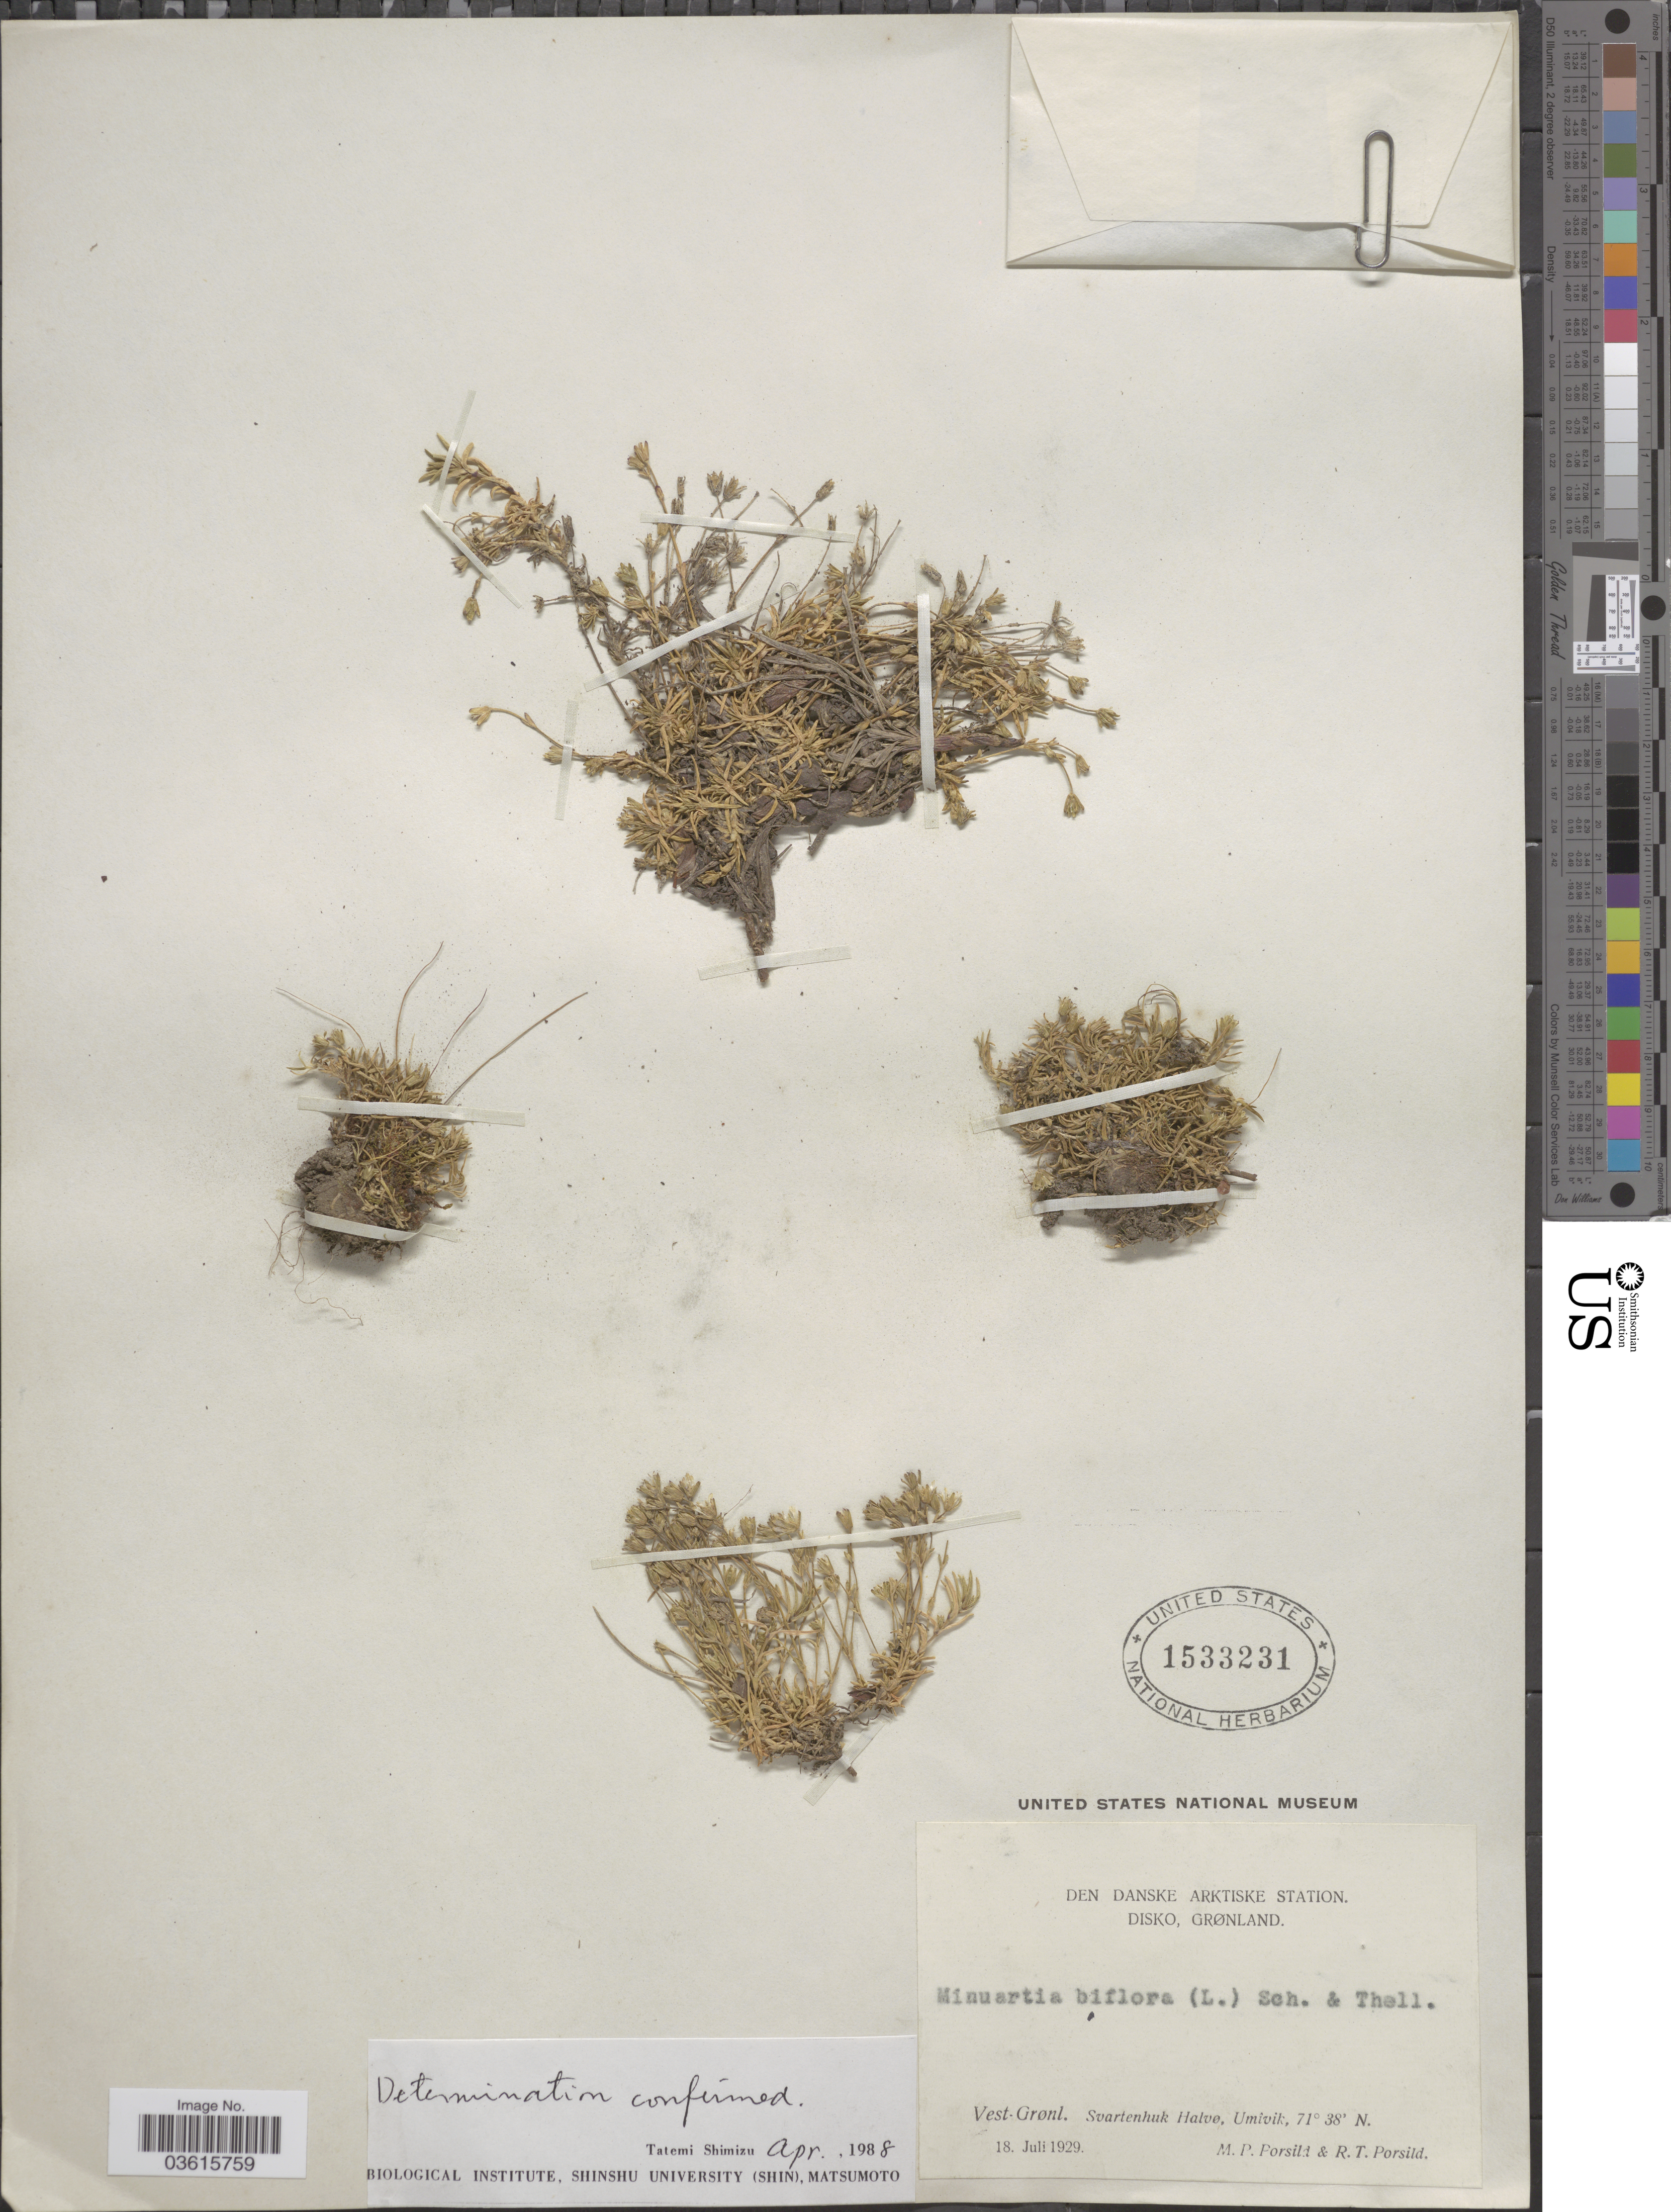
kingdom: Plantae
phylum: Tracheophyta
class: Magnoliopsida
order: Caryophyllales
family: Caryophyllaceae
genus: Cherleria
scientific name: Cherleria biflora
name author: (L.) A.J. Moore & Dillenb.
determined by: Strong, M. T., (US), Smithsonian Institution - National Museum of Natural History (UNITED STATES)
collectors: M. P. Porsild & R. T. Porsild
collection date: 1929-07-18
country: Greenland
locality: Den Danske Arktiske Station. Disko. Vest-Grønl. Svartenhuk Halvø, Umîvik.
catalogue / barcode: US 1533231